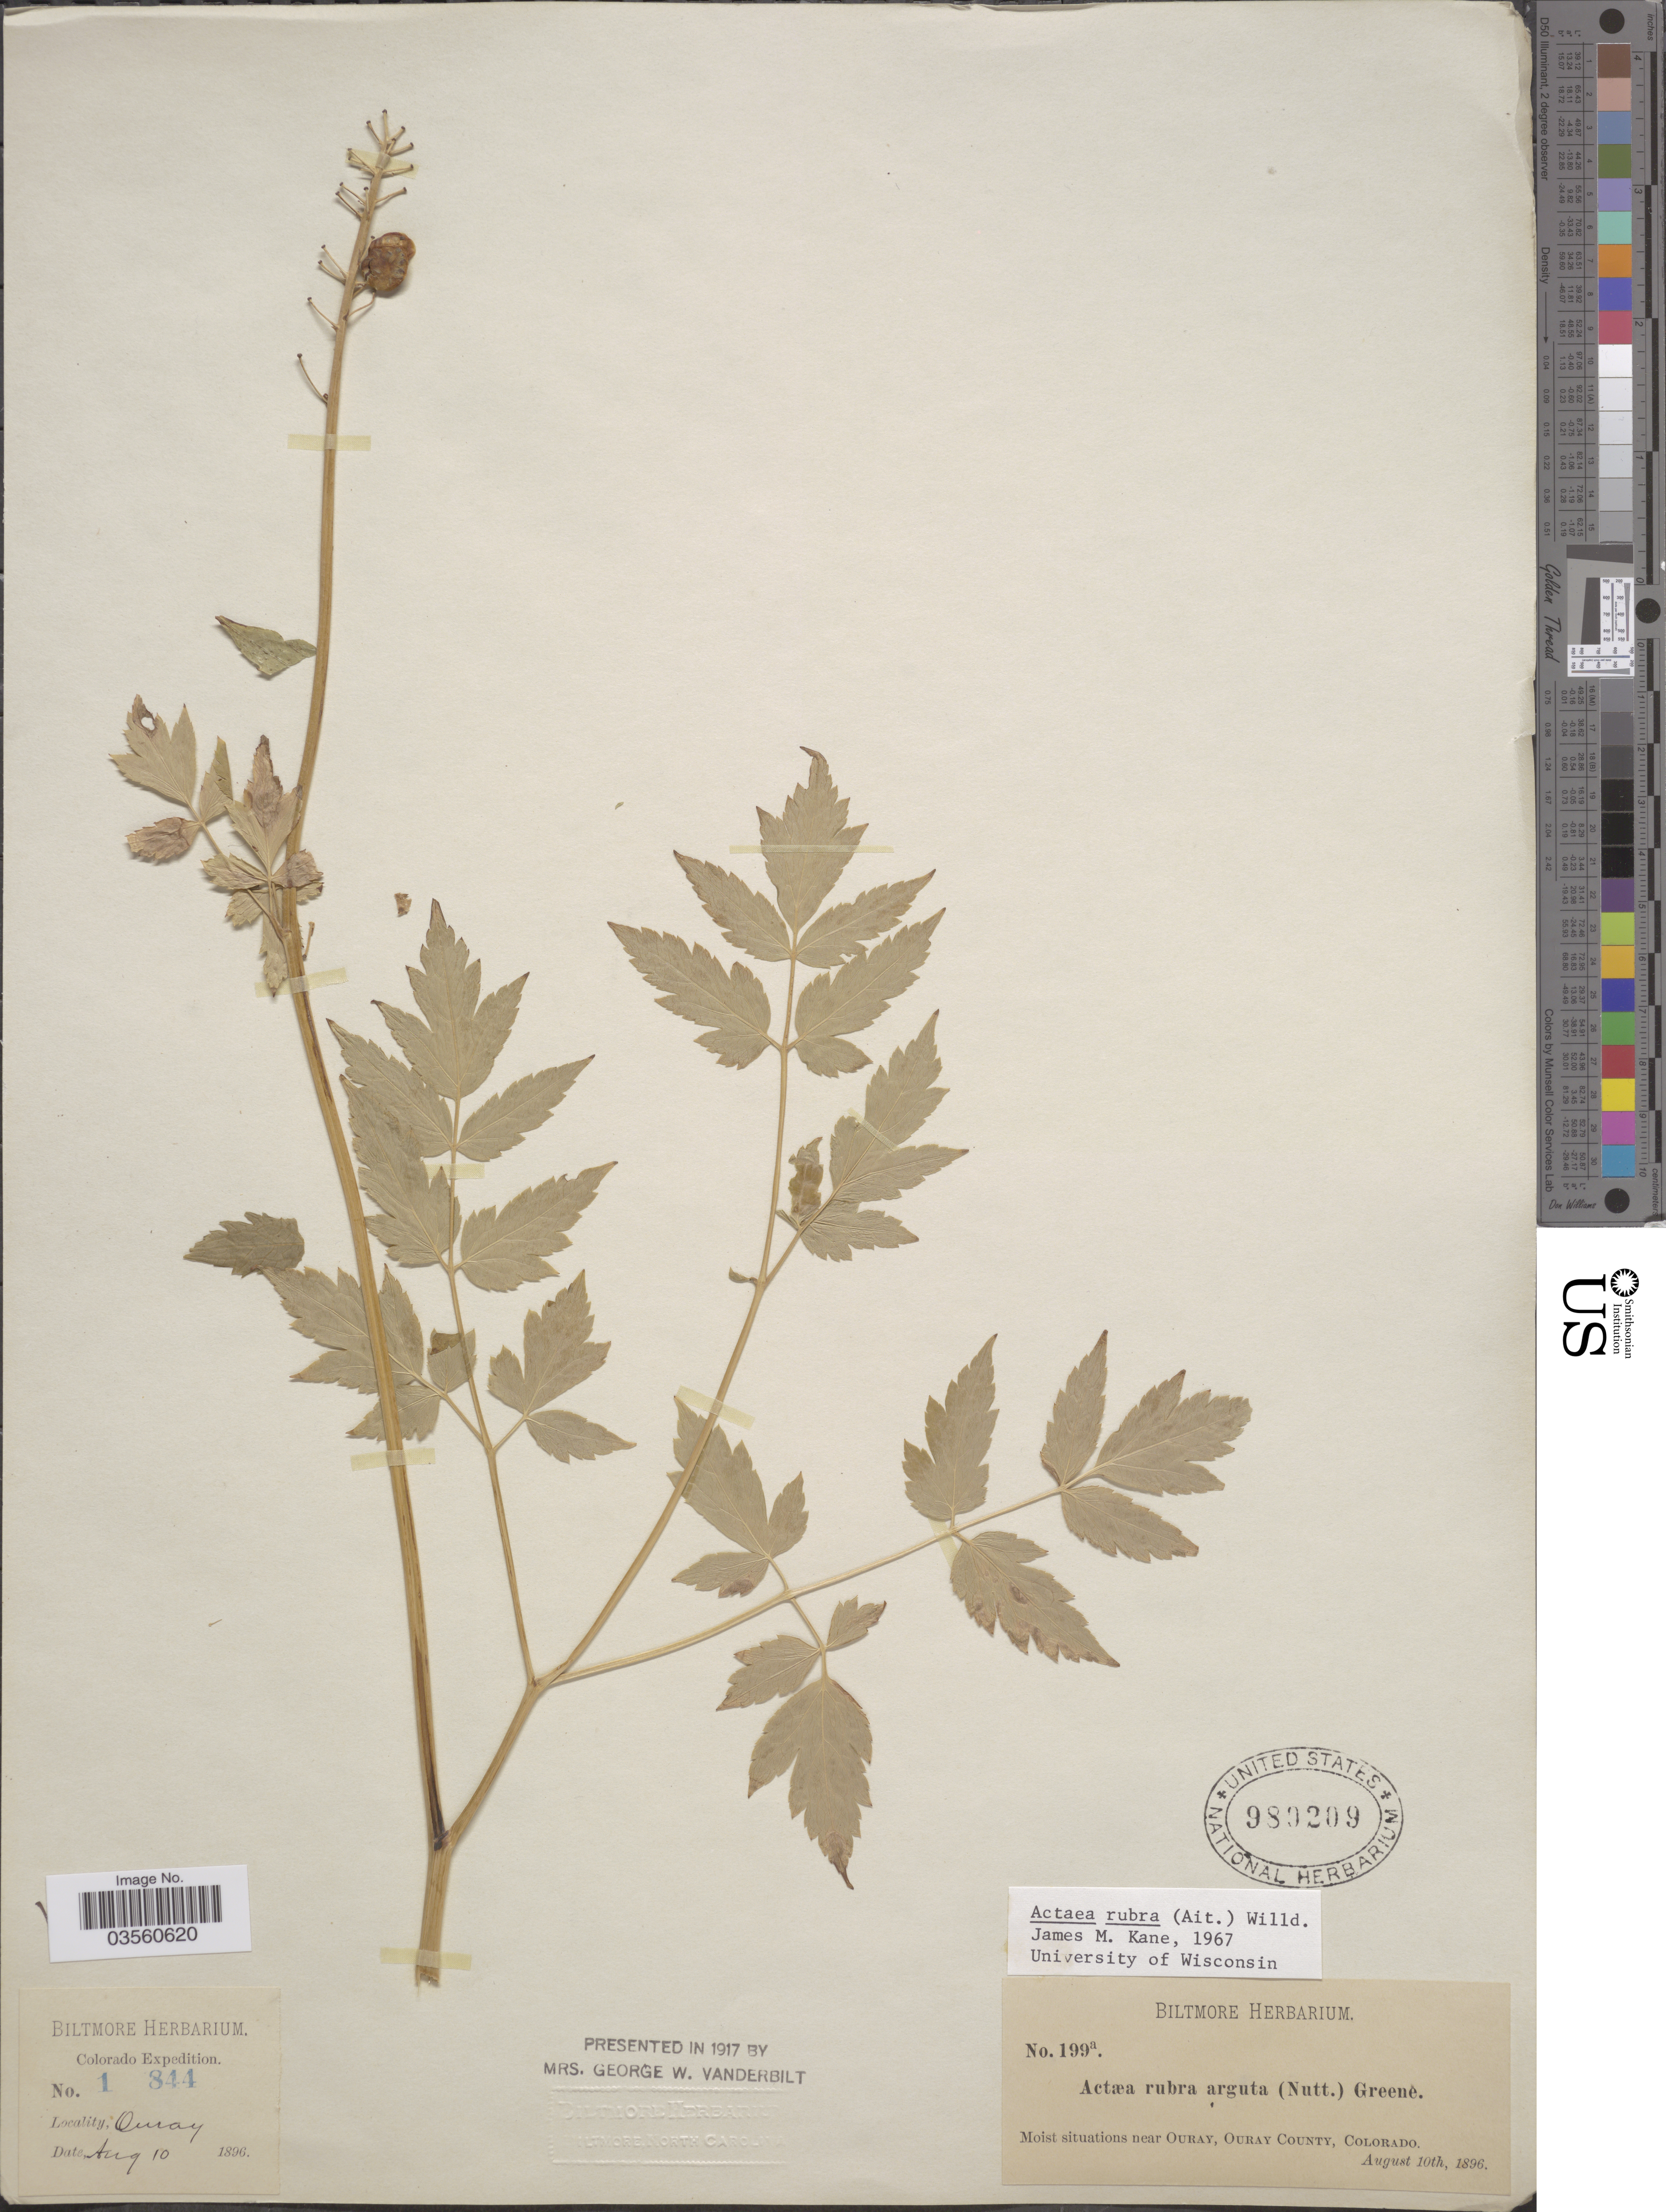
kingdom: Plantae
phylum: Tracheophyta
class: Magnoliopsida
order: Ranunculales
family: Ranunculaceae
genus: Actaea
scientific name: Actaea rubra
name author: (Aiton) Willd.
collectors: ex herb. Biltmore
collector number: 1844/199a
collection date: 1896-08-10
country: United States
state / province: Colorado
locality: Moist situations near Ouray, Ouray County. Ouray.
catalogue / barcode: US 980209